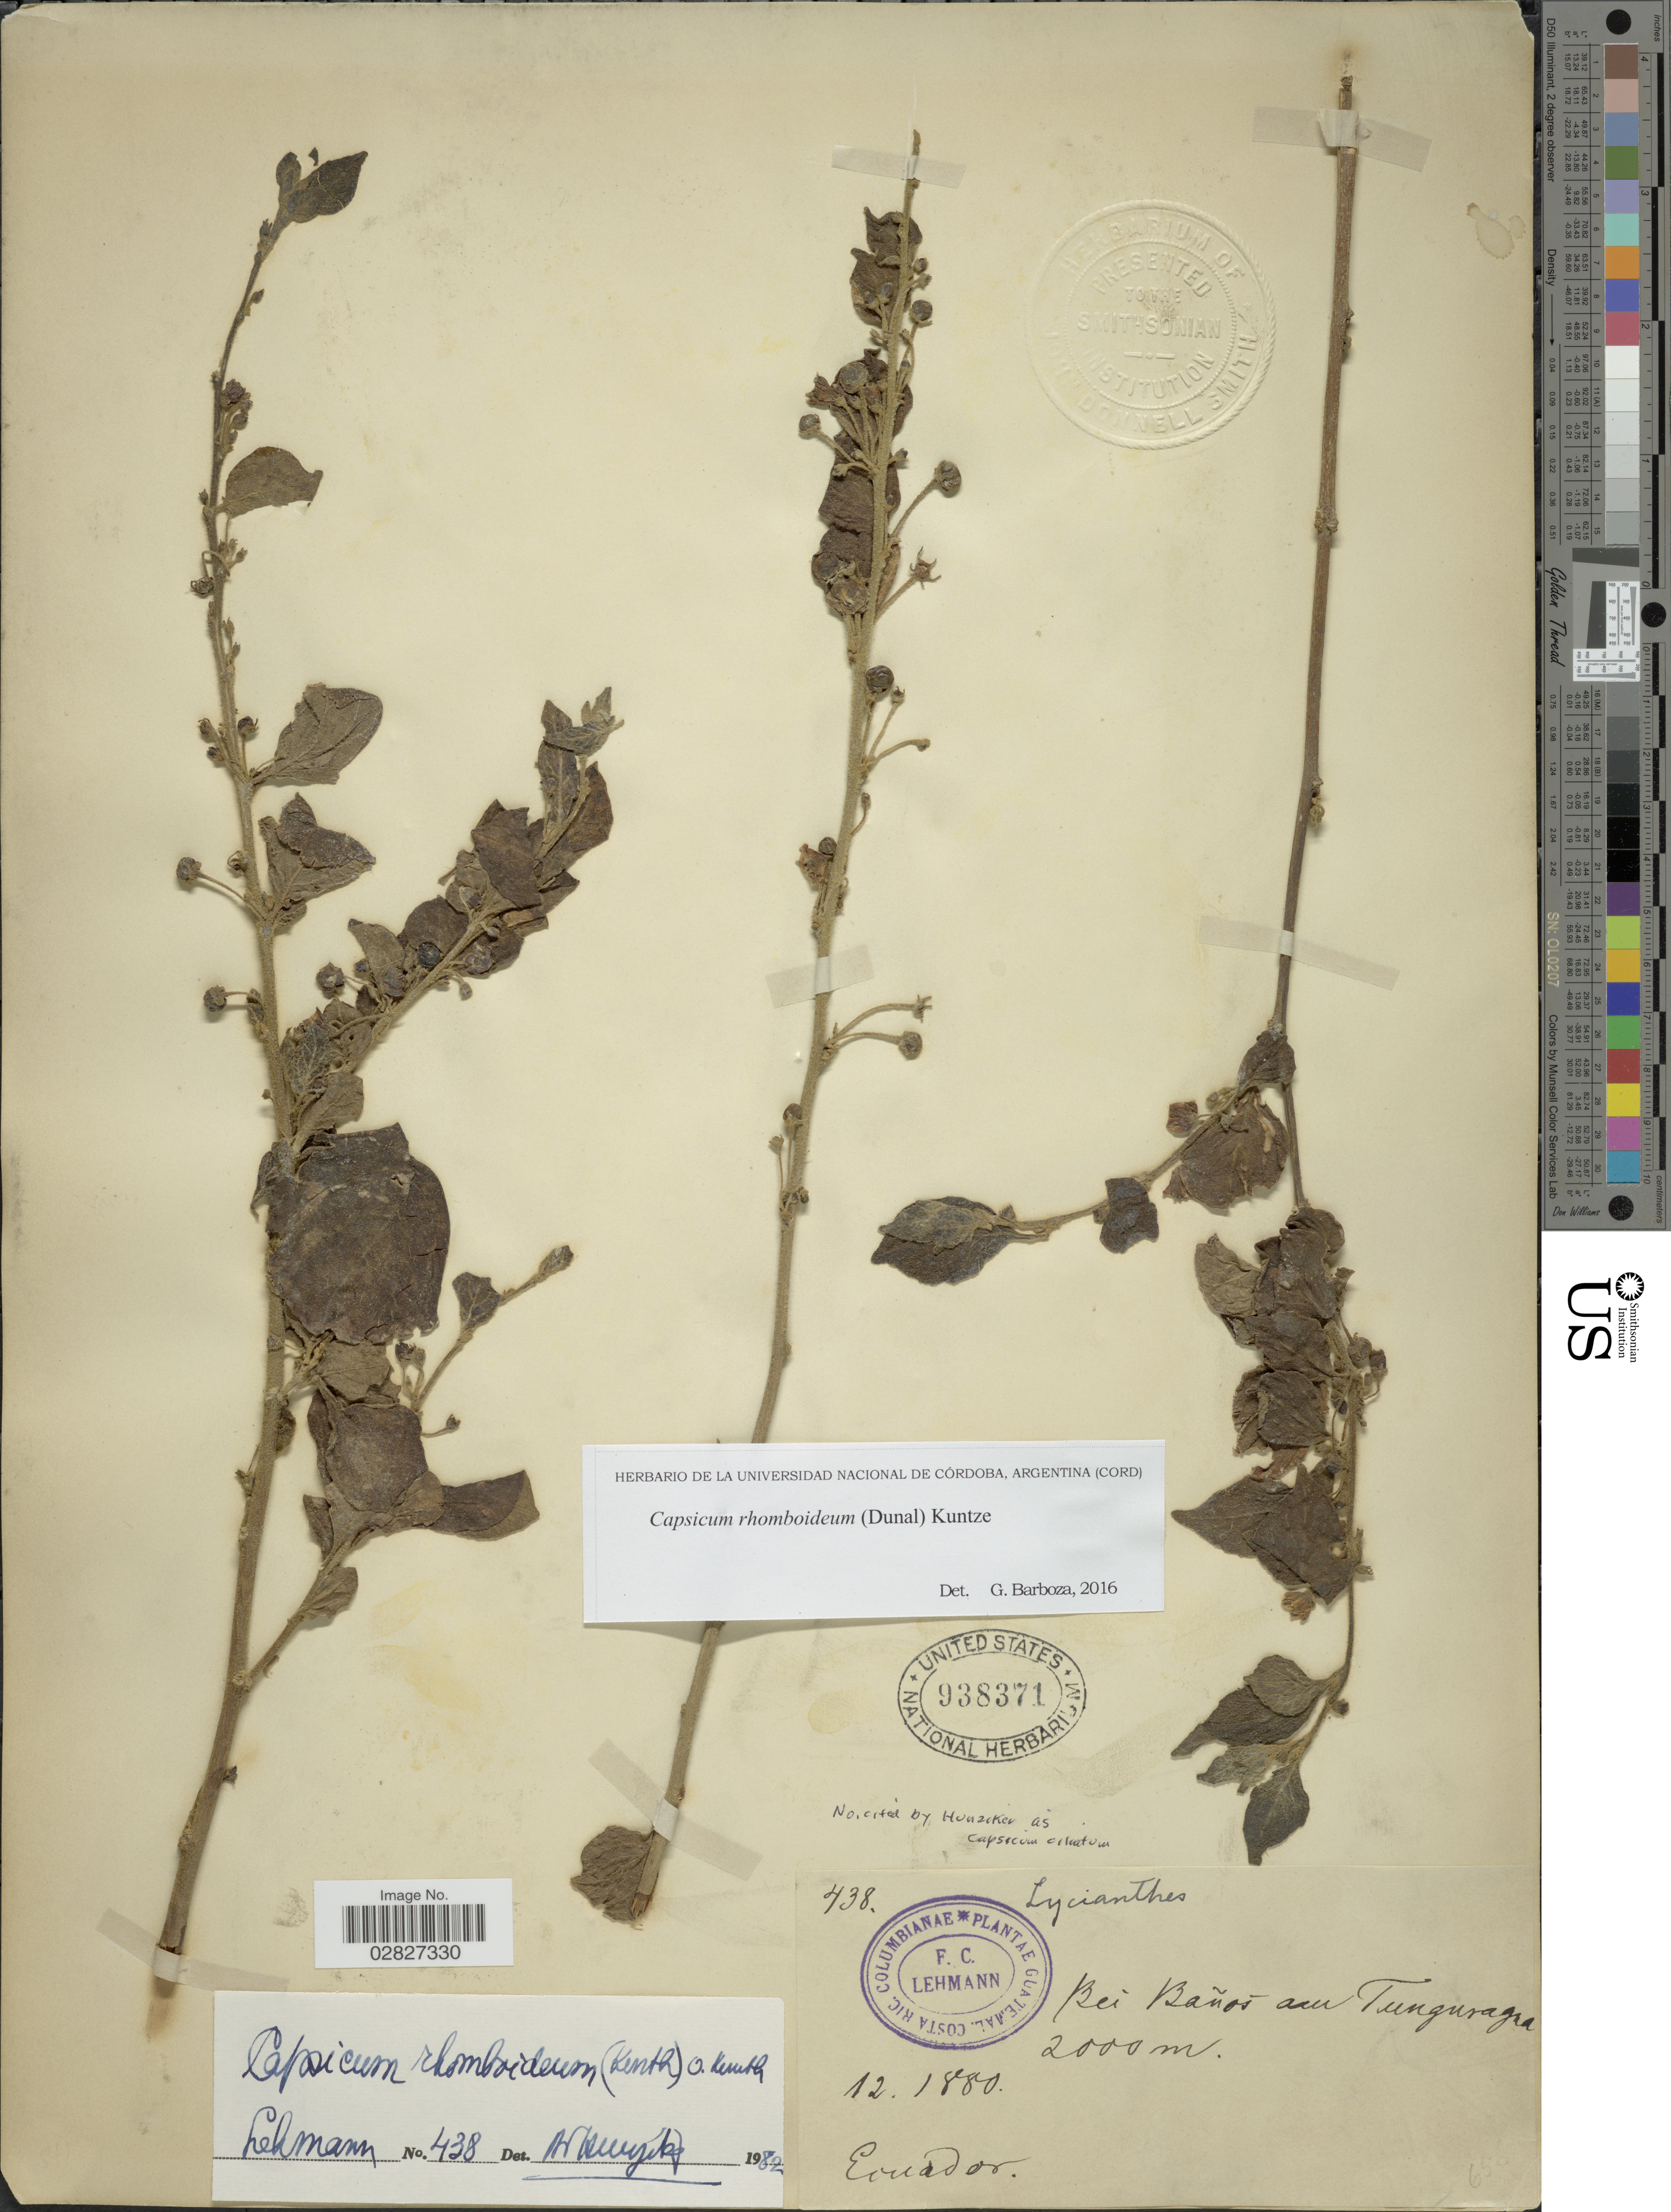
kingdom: Plantae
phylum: Tracheophyta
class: Magnoliopsida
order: Solanales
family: Solanaceae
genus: Capsicum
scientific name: Capsicum rhomboideum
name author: (Humb. & Bonpl. ex Dunal) Kuntze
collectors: F. C. Lehmann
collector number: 438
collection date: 1880-12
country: Ecuador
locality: Bei Baños am Tunguragua.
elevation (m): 2000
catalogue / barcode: US 938371